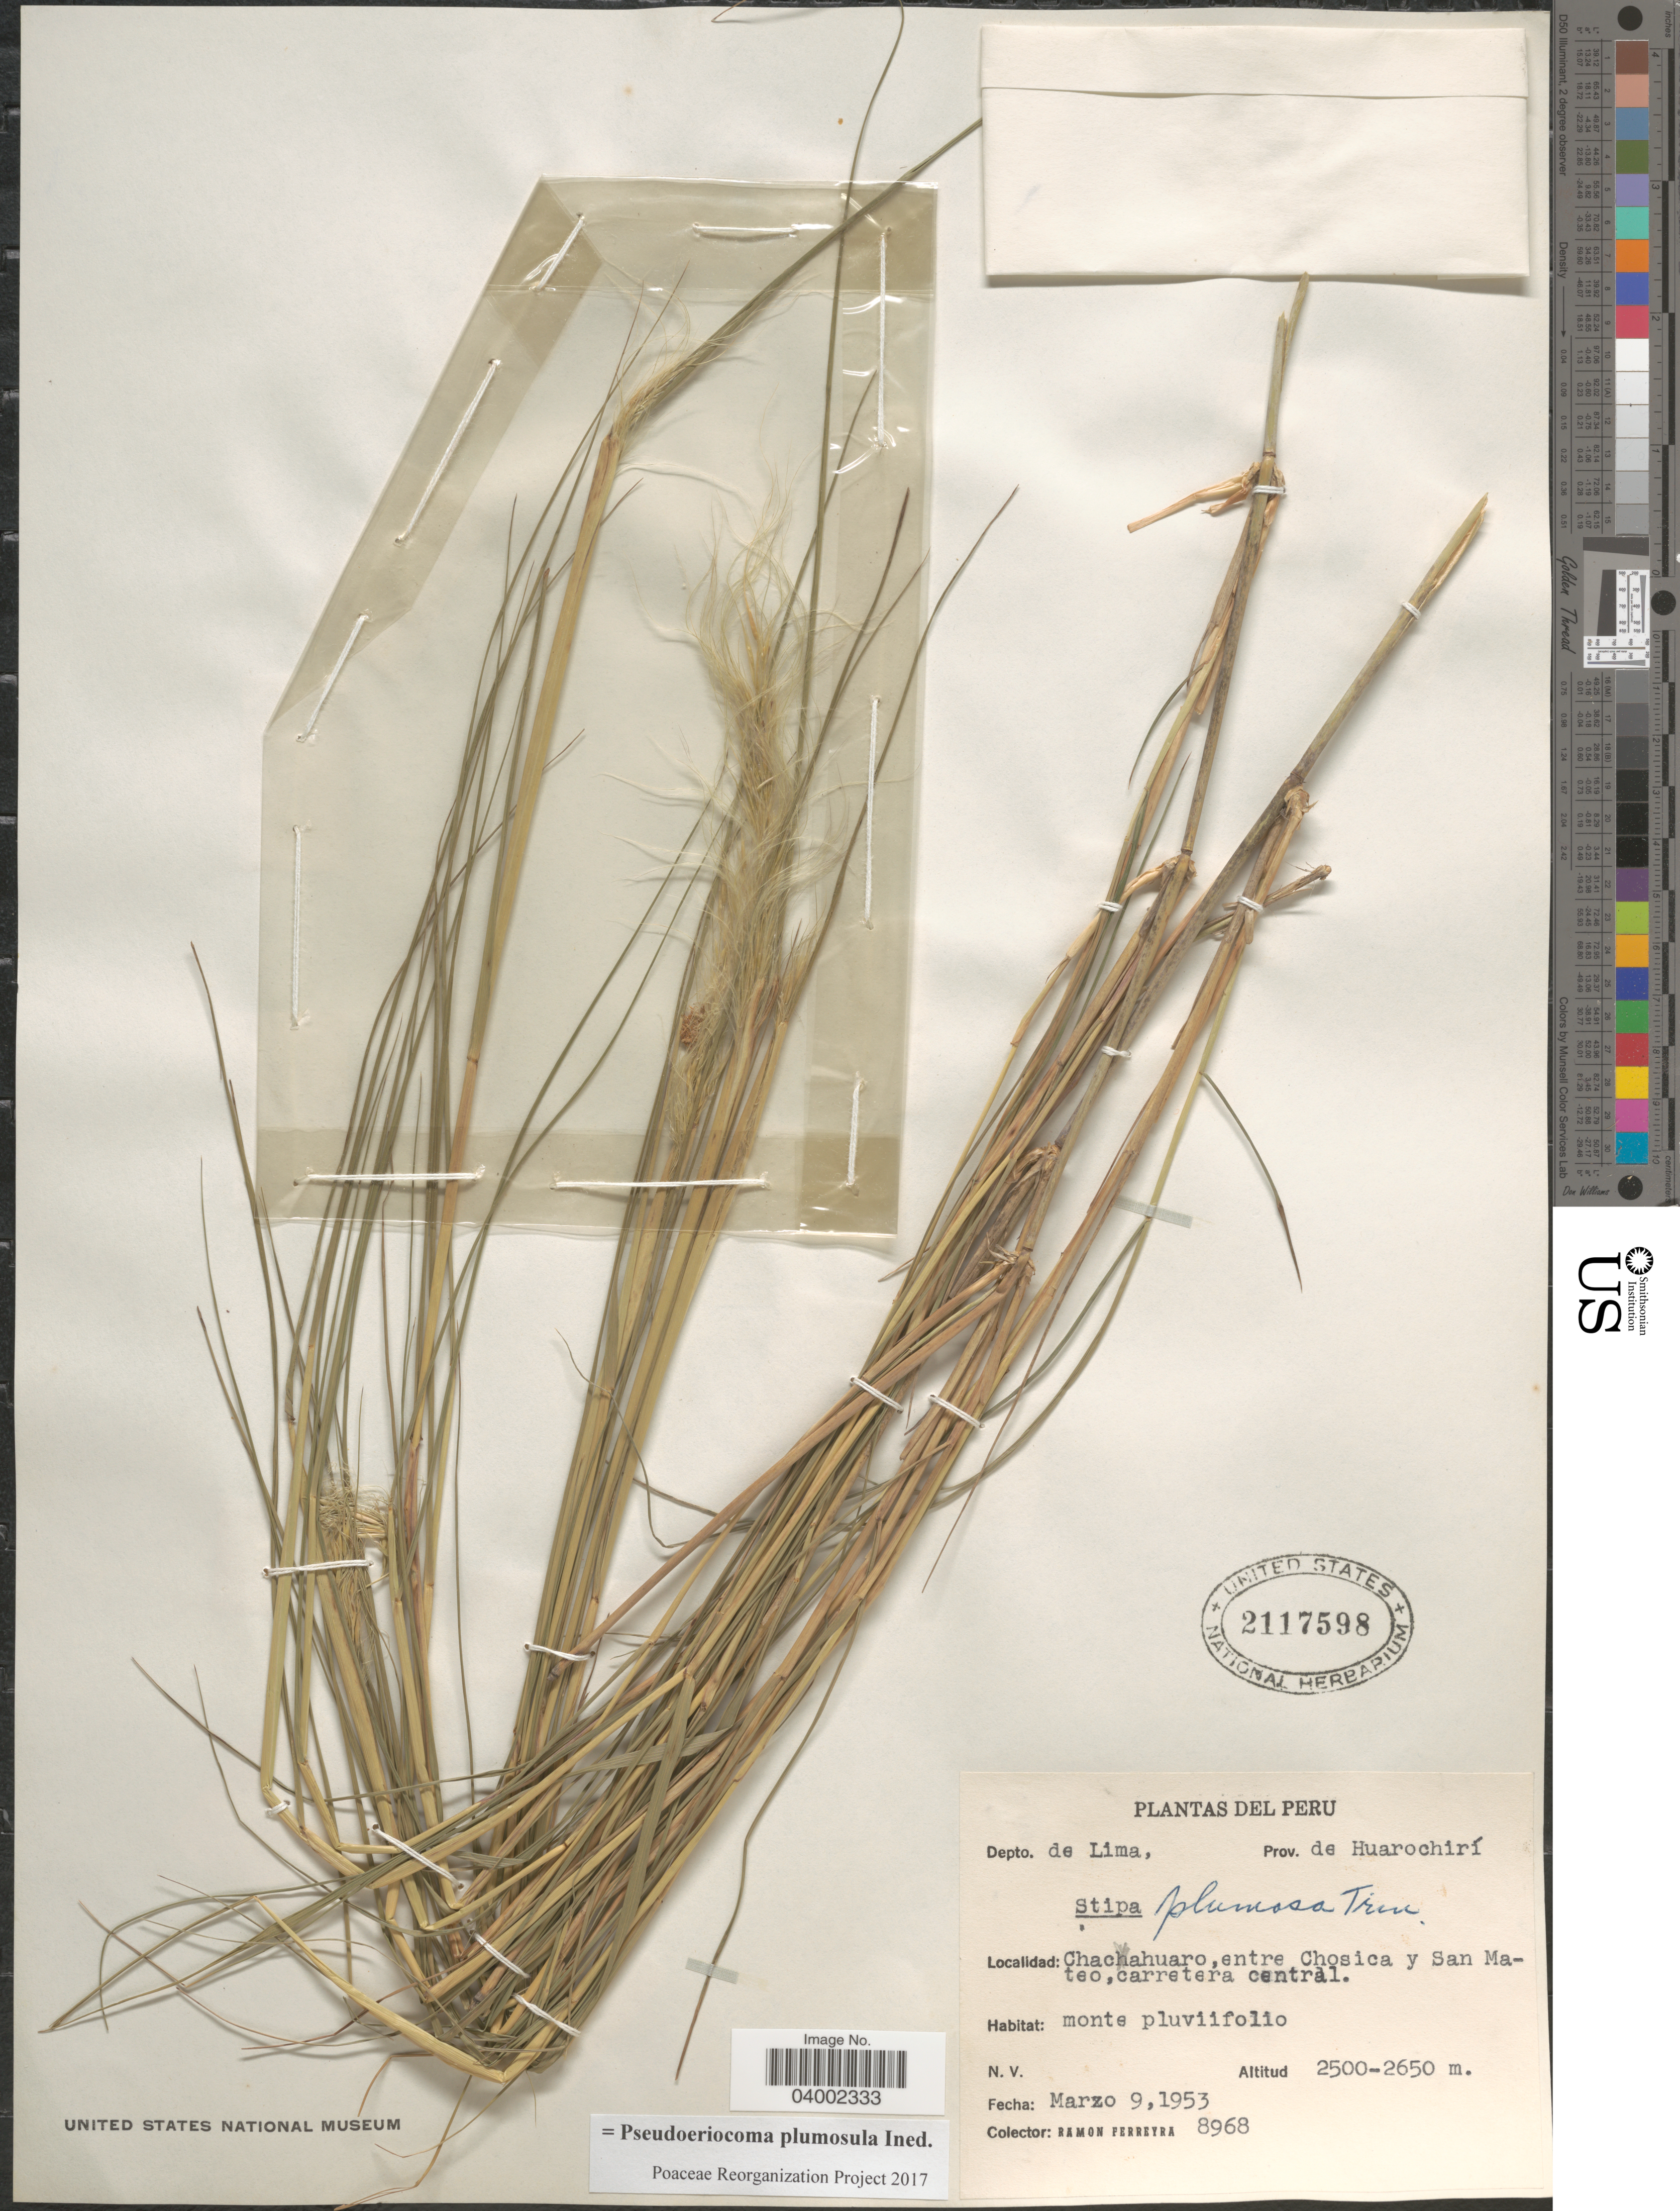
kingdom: Plantae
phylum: Tracheophyta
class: Liliopsida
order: Poales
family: Poaceae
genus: Pseudoeriocoma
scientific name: Pseudoeriocoma plumosula ined.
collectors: R. A. Ferreyra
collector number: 8968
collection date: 1953-03-09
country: Peru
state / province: Lima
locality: Depto. de Lima, Prov. de Huarochirí. Chacahuaro, entre Chosica y San Mateo, carretera central.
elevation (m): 2500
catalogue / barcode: US 2117598